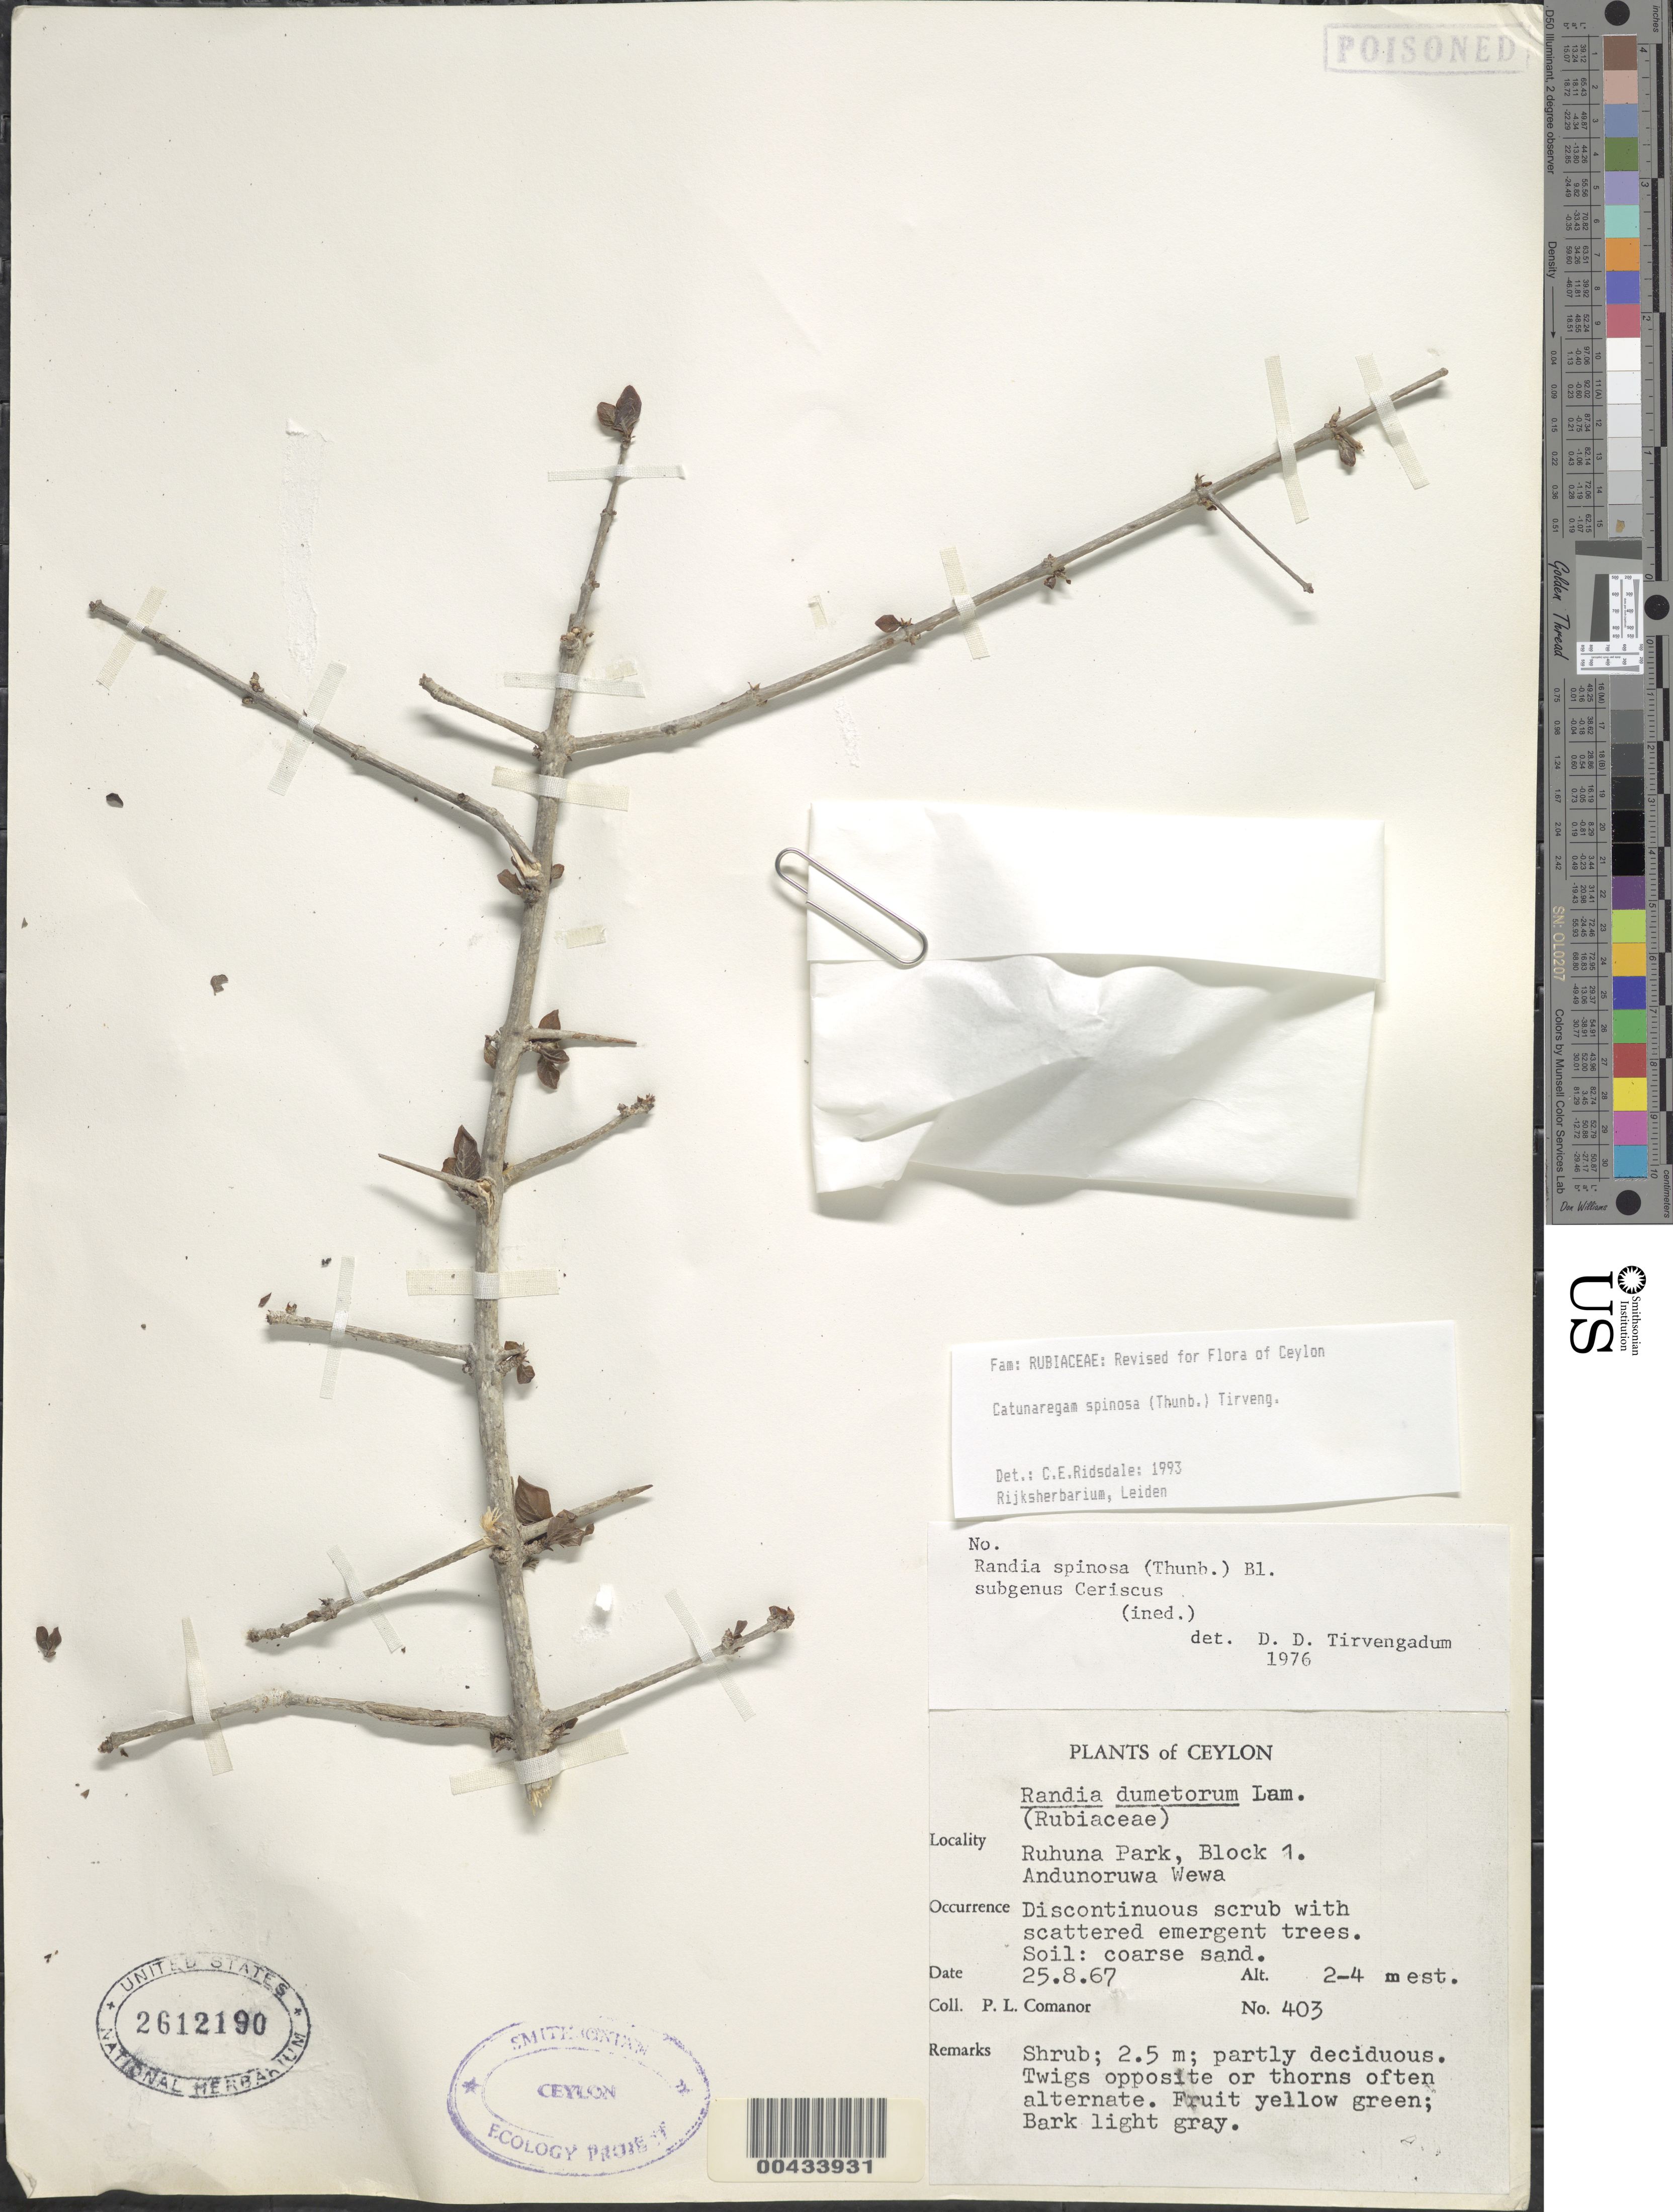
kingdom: Plantae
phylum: Tracheophyta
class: Magnoliopsida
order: Gentianales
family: Rubiaceae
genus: Catunaregam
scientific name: Catunaregam spinosa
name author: (Thunb.) Tirveng.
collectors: P. Comanor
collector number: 403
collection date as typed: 25 Aug 1967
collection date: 1967-08-25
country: Sri Lanka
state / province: Southern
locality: Ruhunu Natl. Park, Block 1, Andunoruwa Wewa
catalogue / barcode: US 2612190